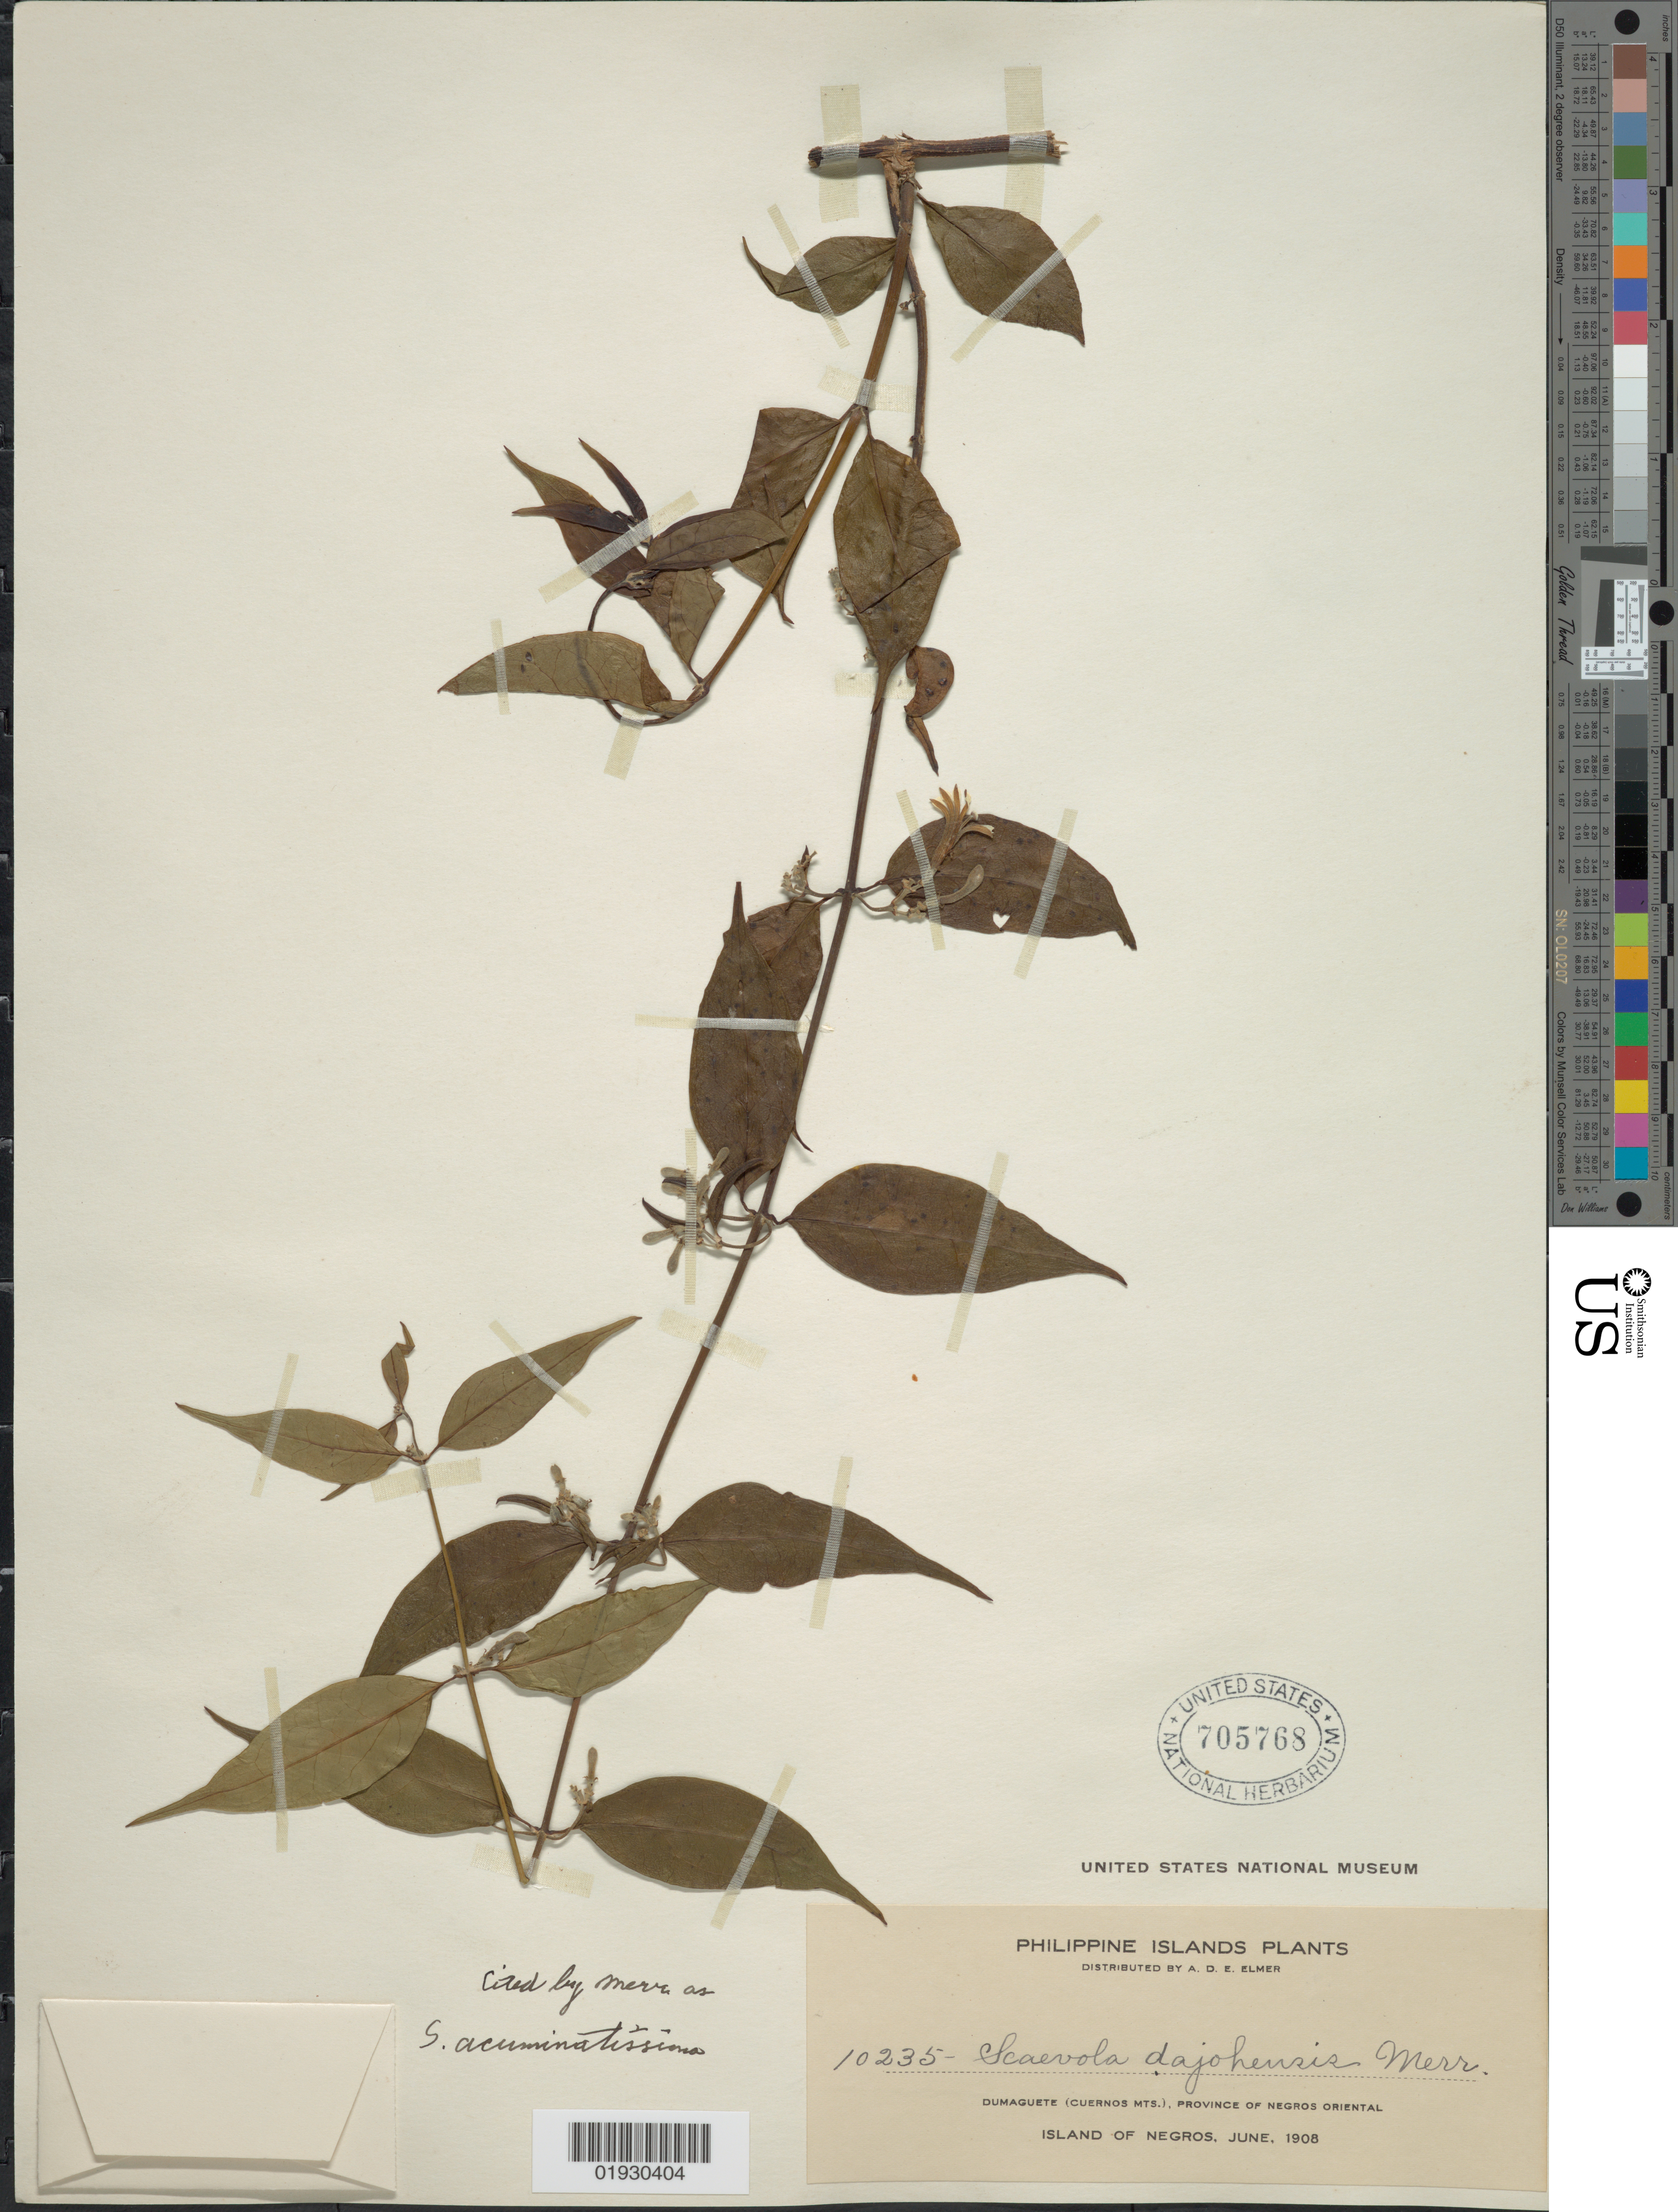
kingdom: Plantae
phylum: Tracheophyta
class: Magnoliopsida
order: Asterales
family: Goodeniaceae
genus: Scaevola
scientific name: Scaevola acuminatissima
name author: Merr.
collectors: A. D. E. Elmer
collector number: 10235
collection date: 1908-06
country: Philippines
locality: Philippine Islands. Dumaguete (Cuernos Mts.), Province of Negros Oriental. Island of Negros.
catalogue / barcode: US 705768